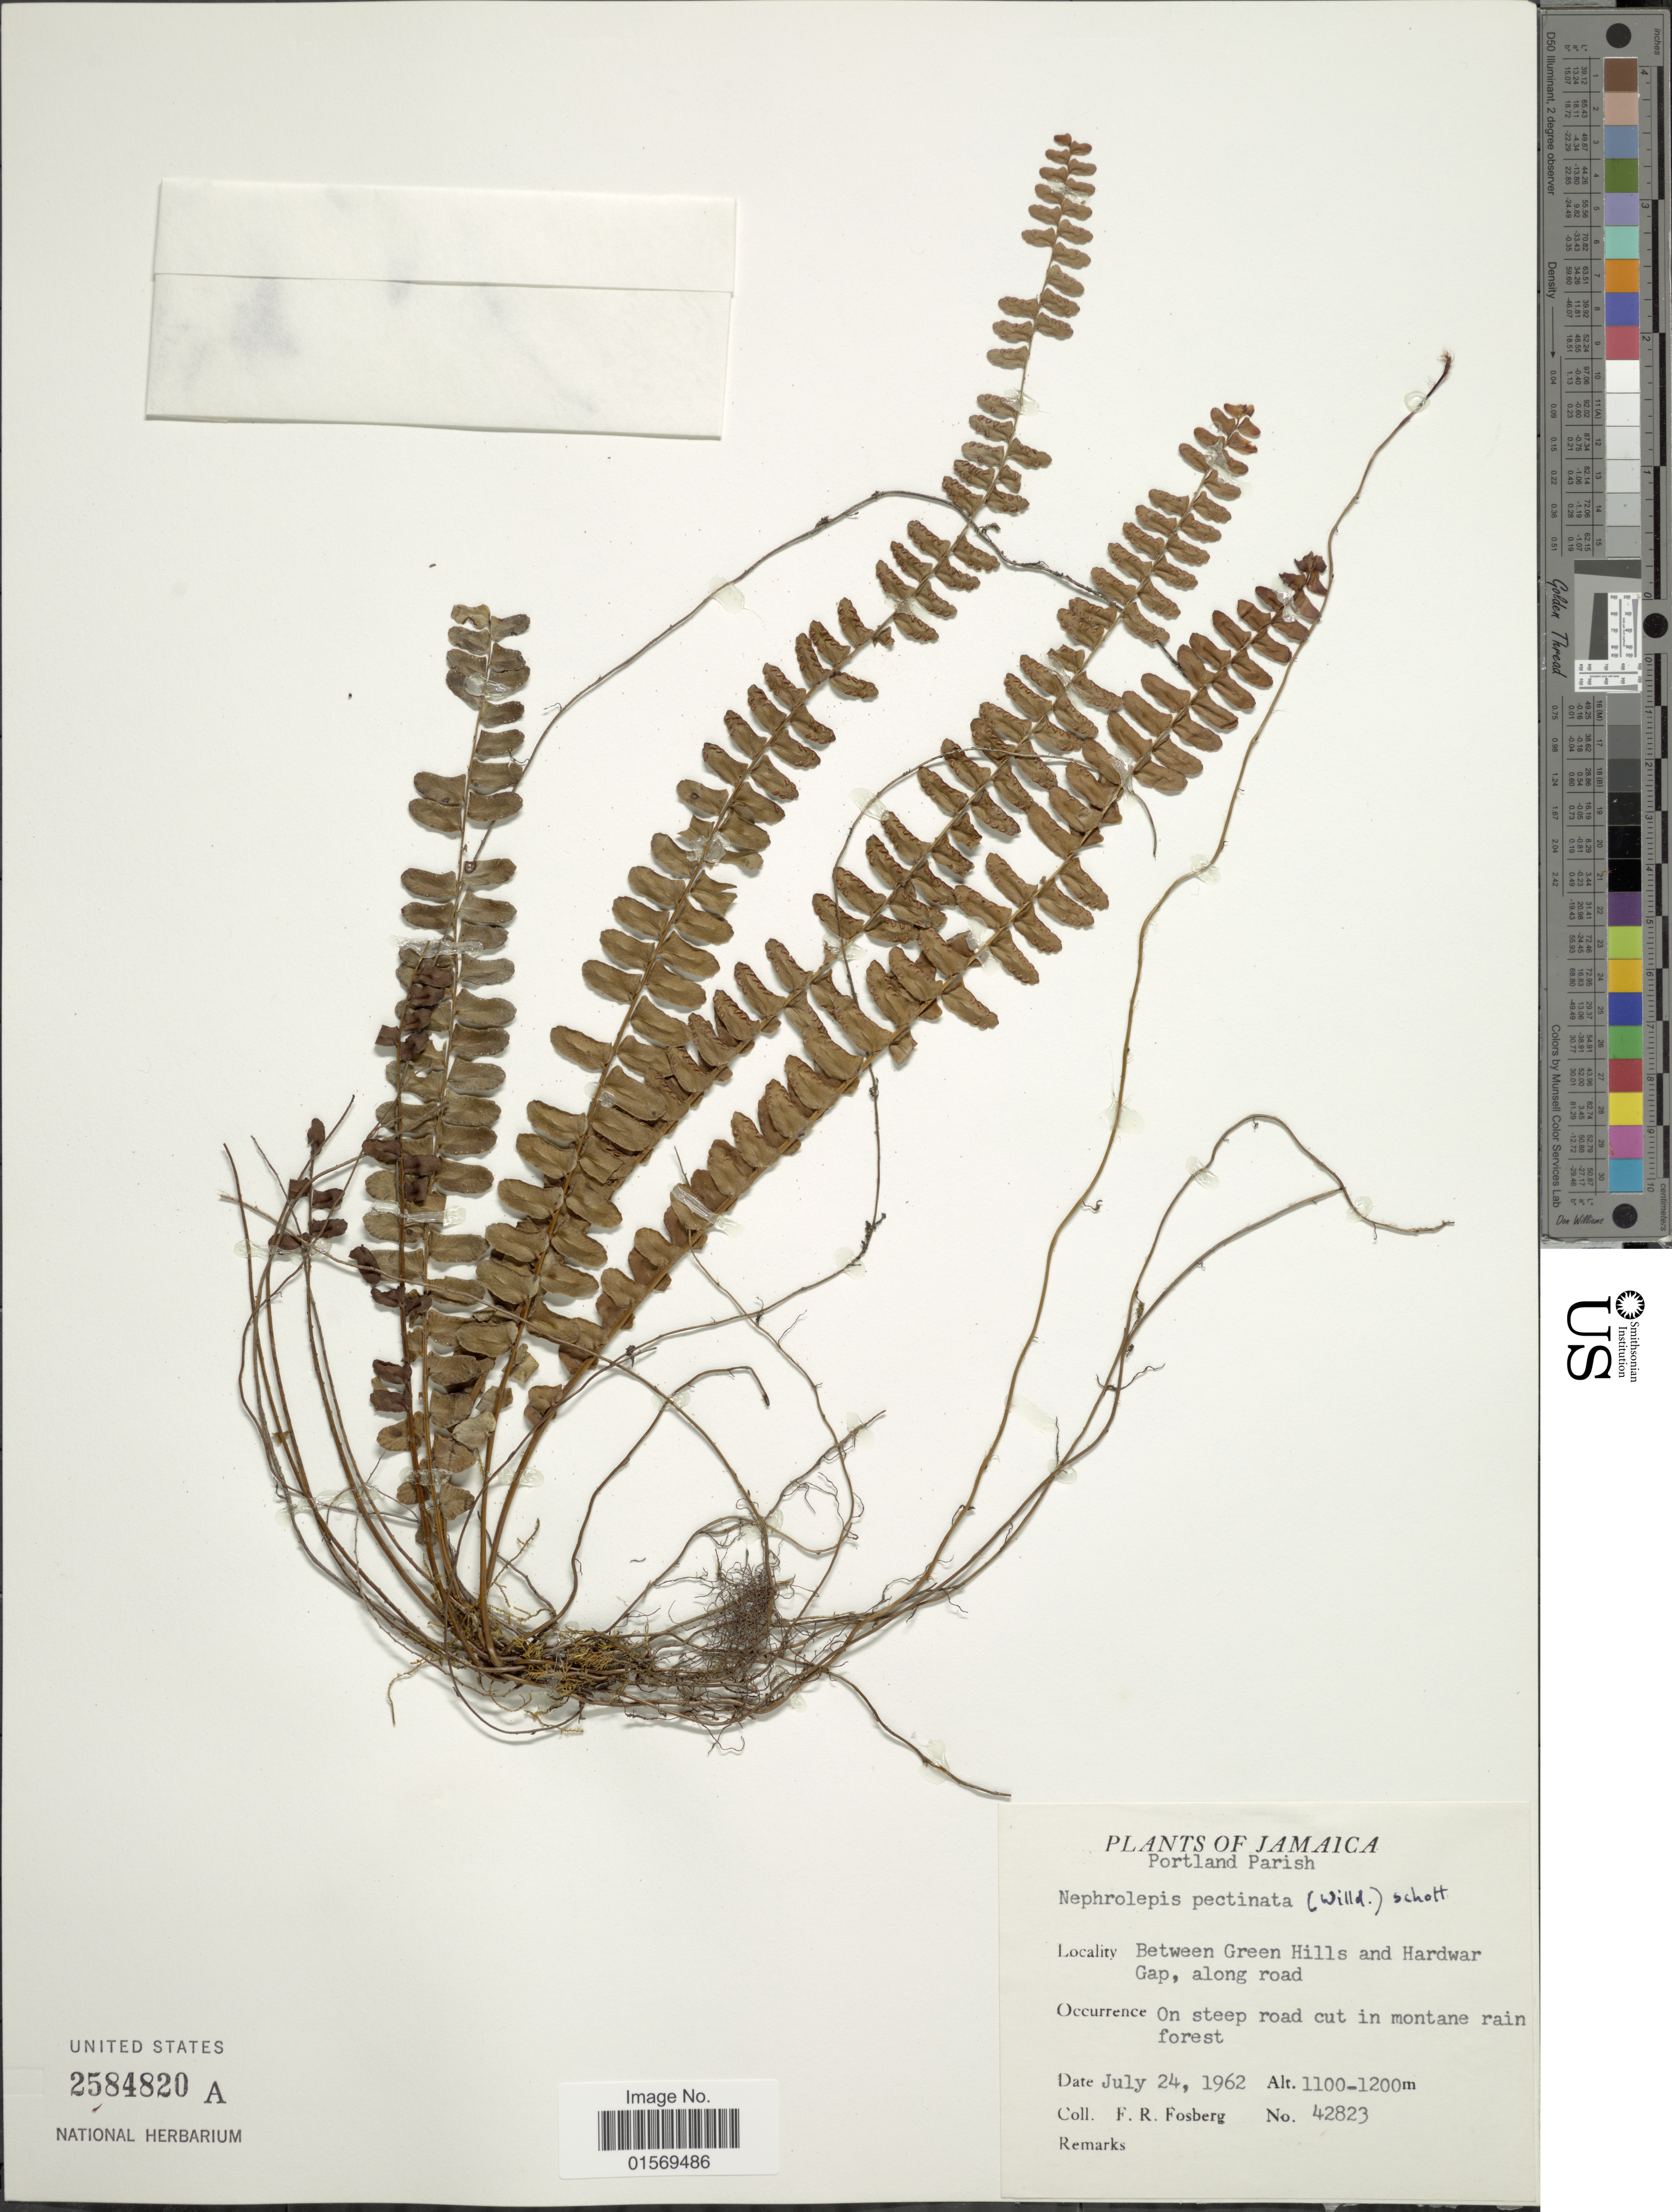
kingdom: Plantae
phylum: Tracheophyta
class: Polypodiopsida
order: Polypodiales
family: Nephrolepidaceae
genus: Nephrolepis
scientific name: Nephrolepis pectinata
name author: (Willd.) Schott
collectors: F. R. Fosberg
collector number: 42823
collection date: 1962-07-24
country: Jamaica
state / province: Portland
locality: Jamaica, Portland Parish, Between Green Hills and Hardwar Gap, along road.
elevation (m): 1100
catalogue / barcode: US 2584820A